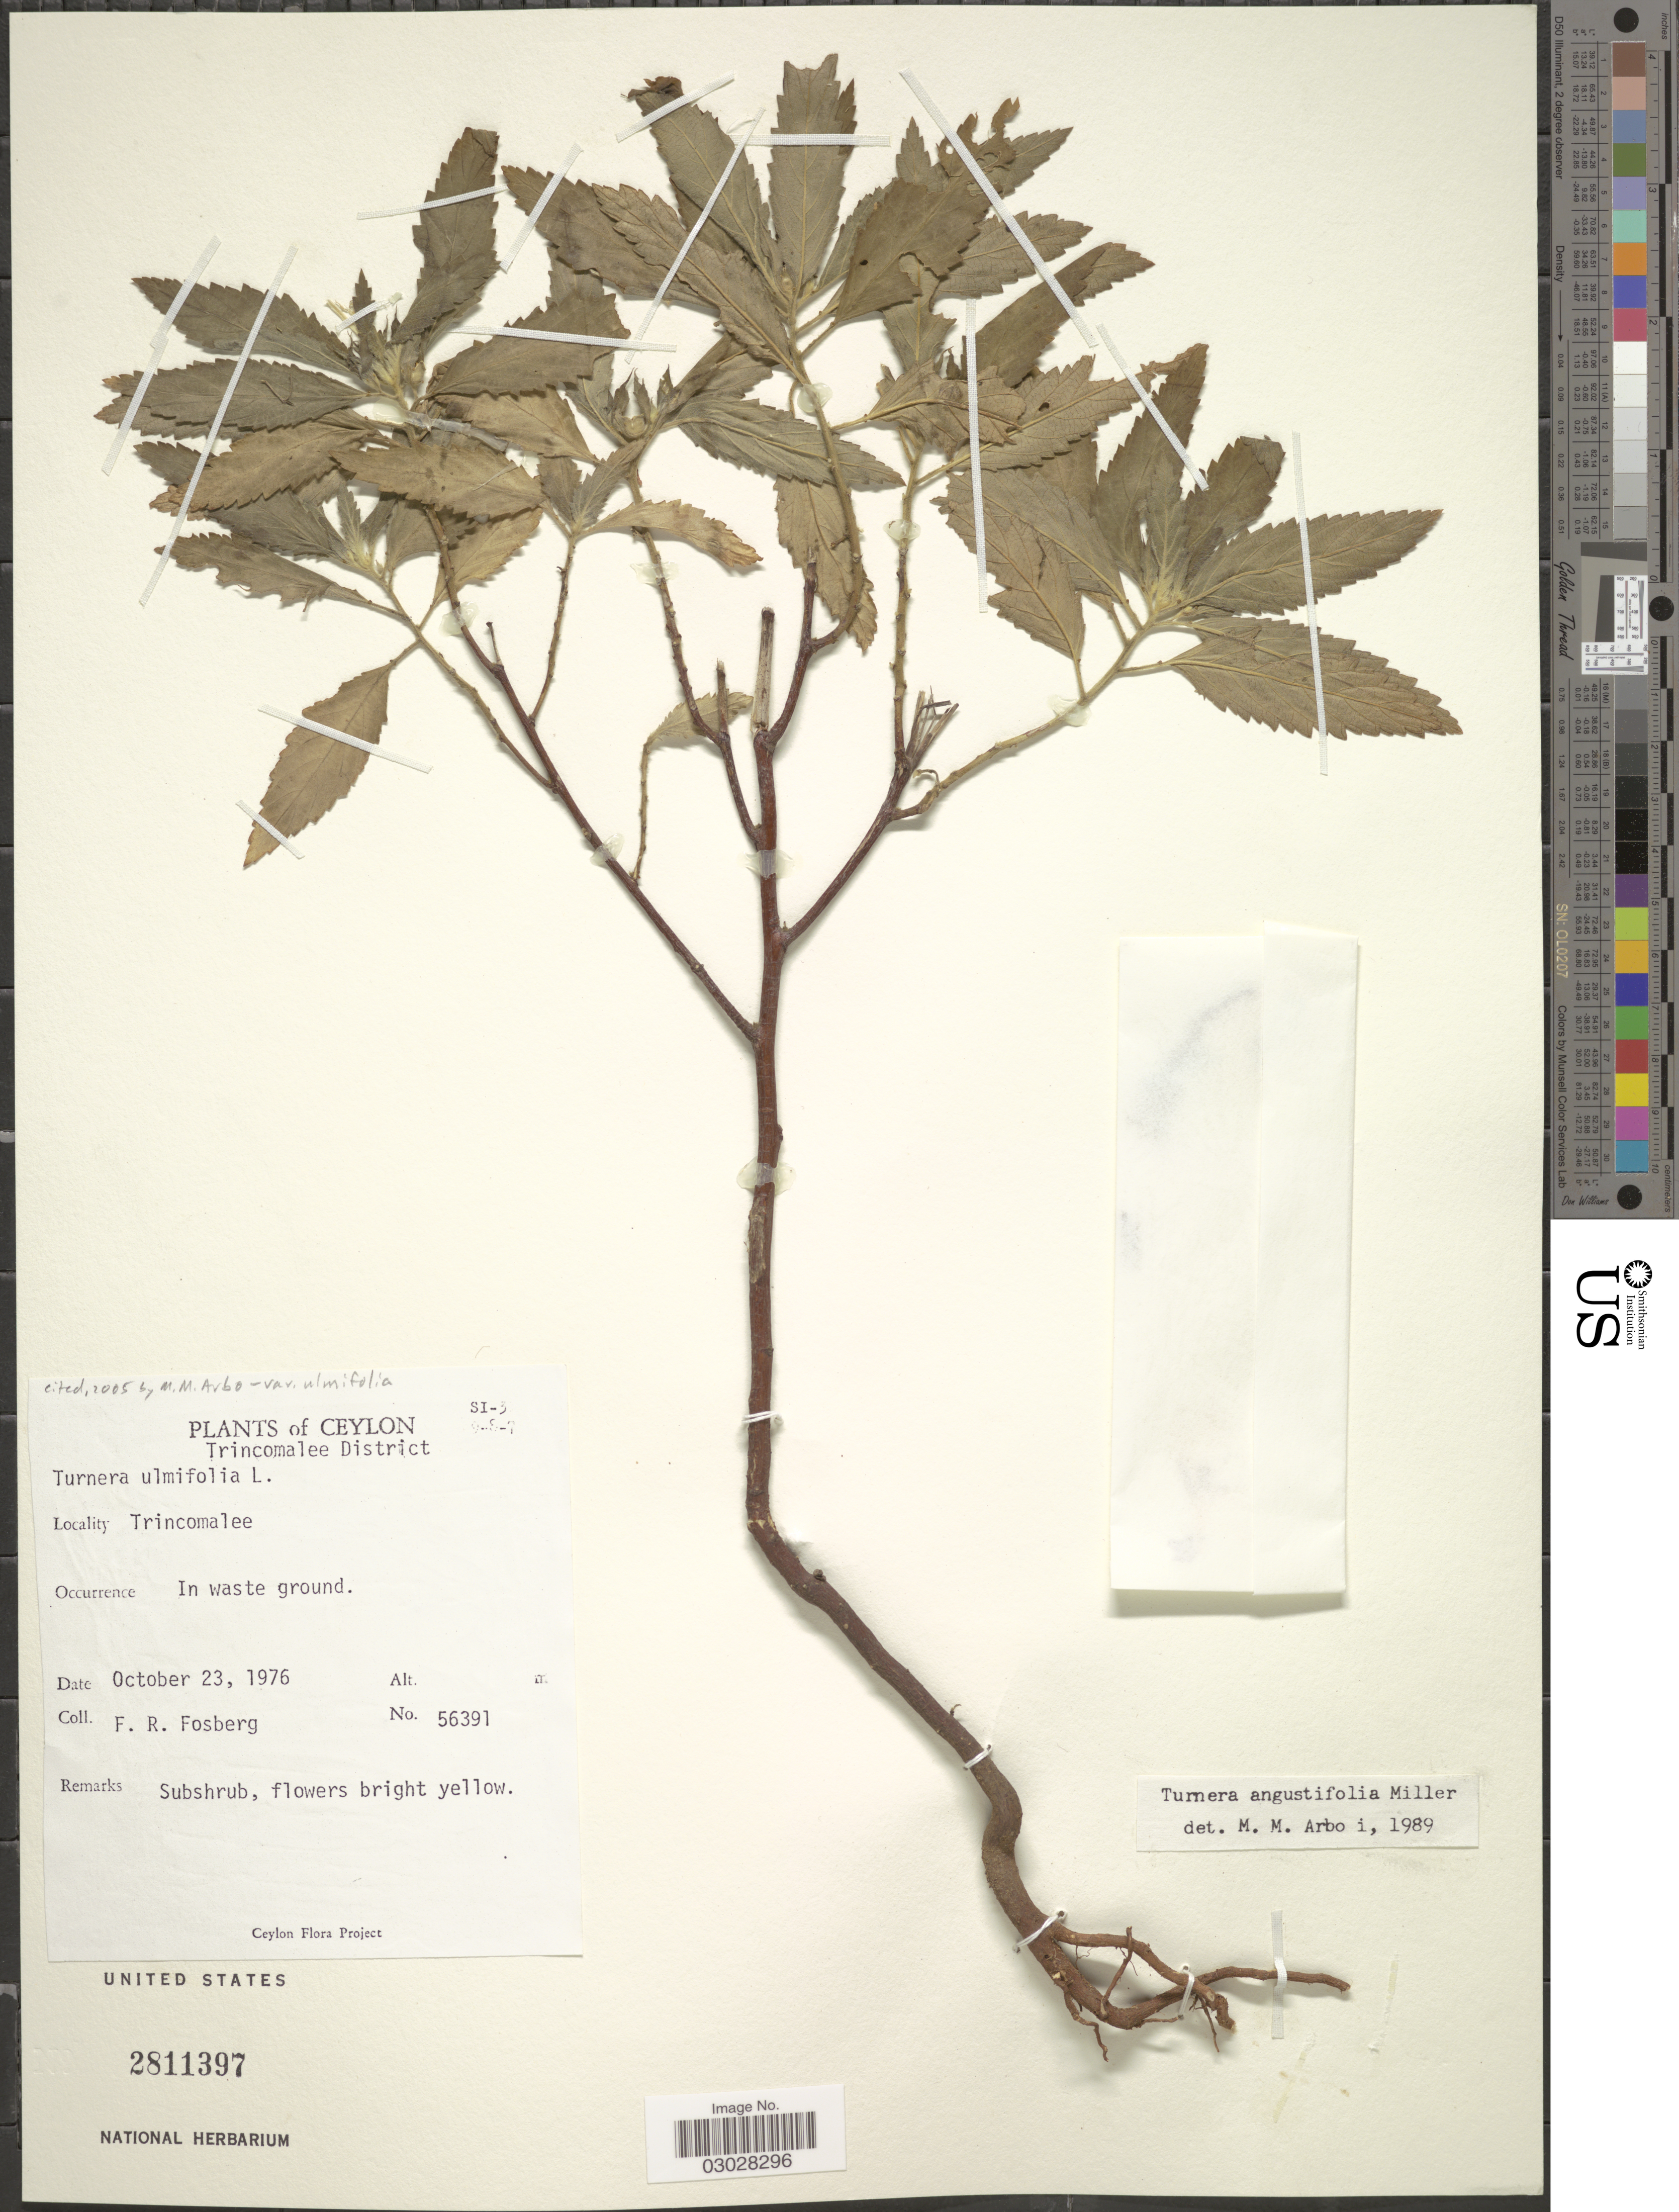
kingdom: Plantae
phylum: Tracheophyta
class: Magnoliopsida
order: Malpighiales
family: Turneraceae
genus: Turnera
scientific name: Turnera ulmifolia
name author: L.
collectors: F. R. Fosberg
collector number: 56391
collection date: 1976-10-23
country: Sri Lanka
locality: Ceylon. Trincomalee District. Trincomalee.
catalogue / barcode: US 2811397